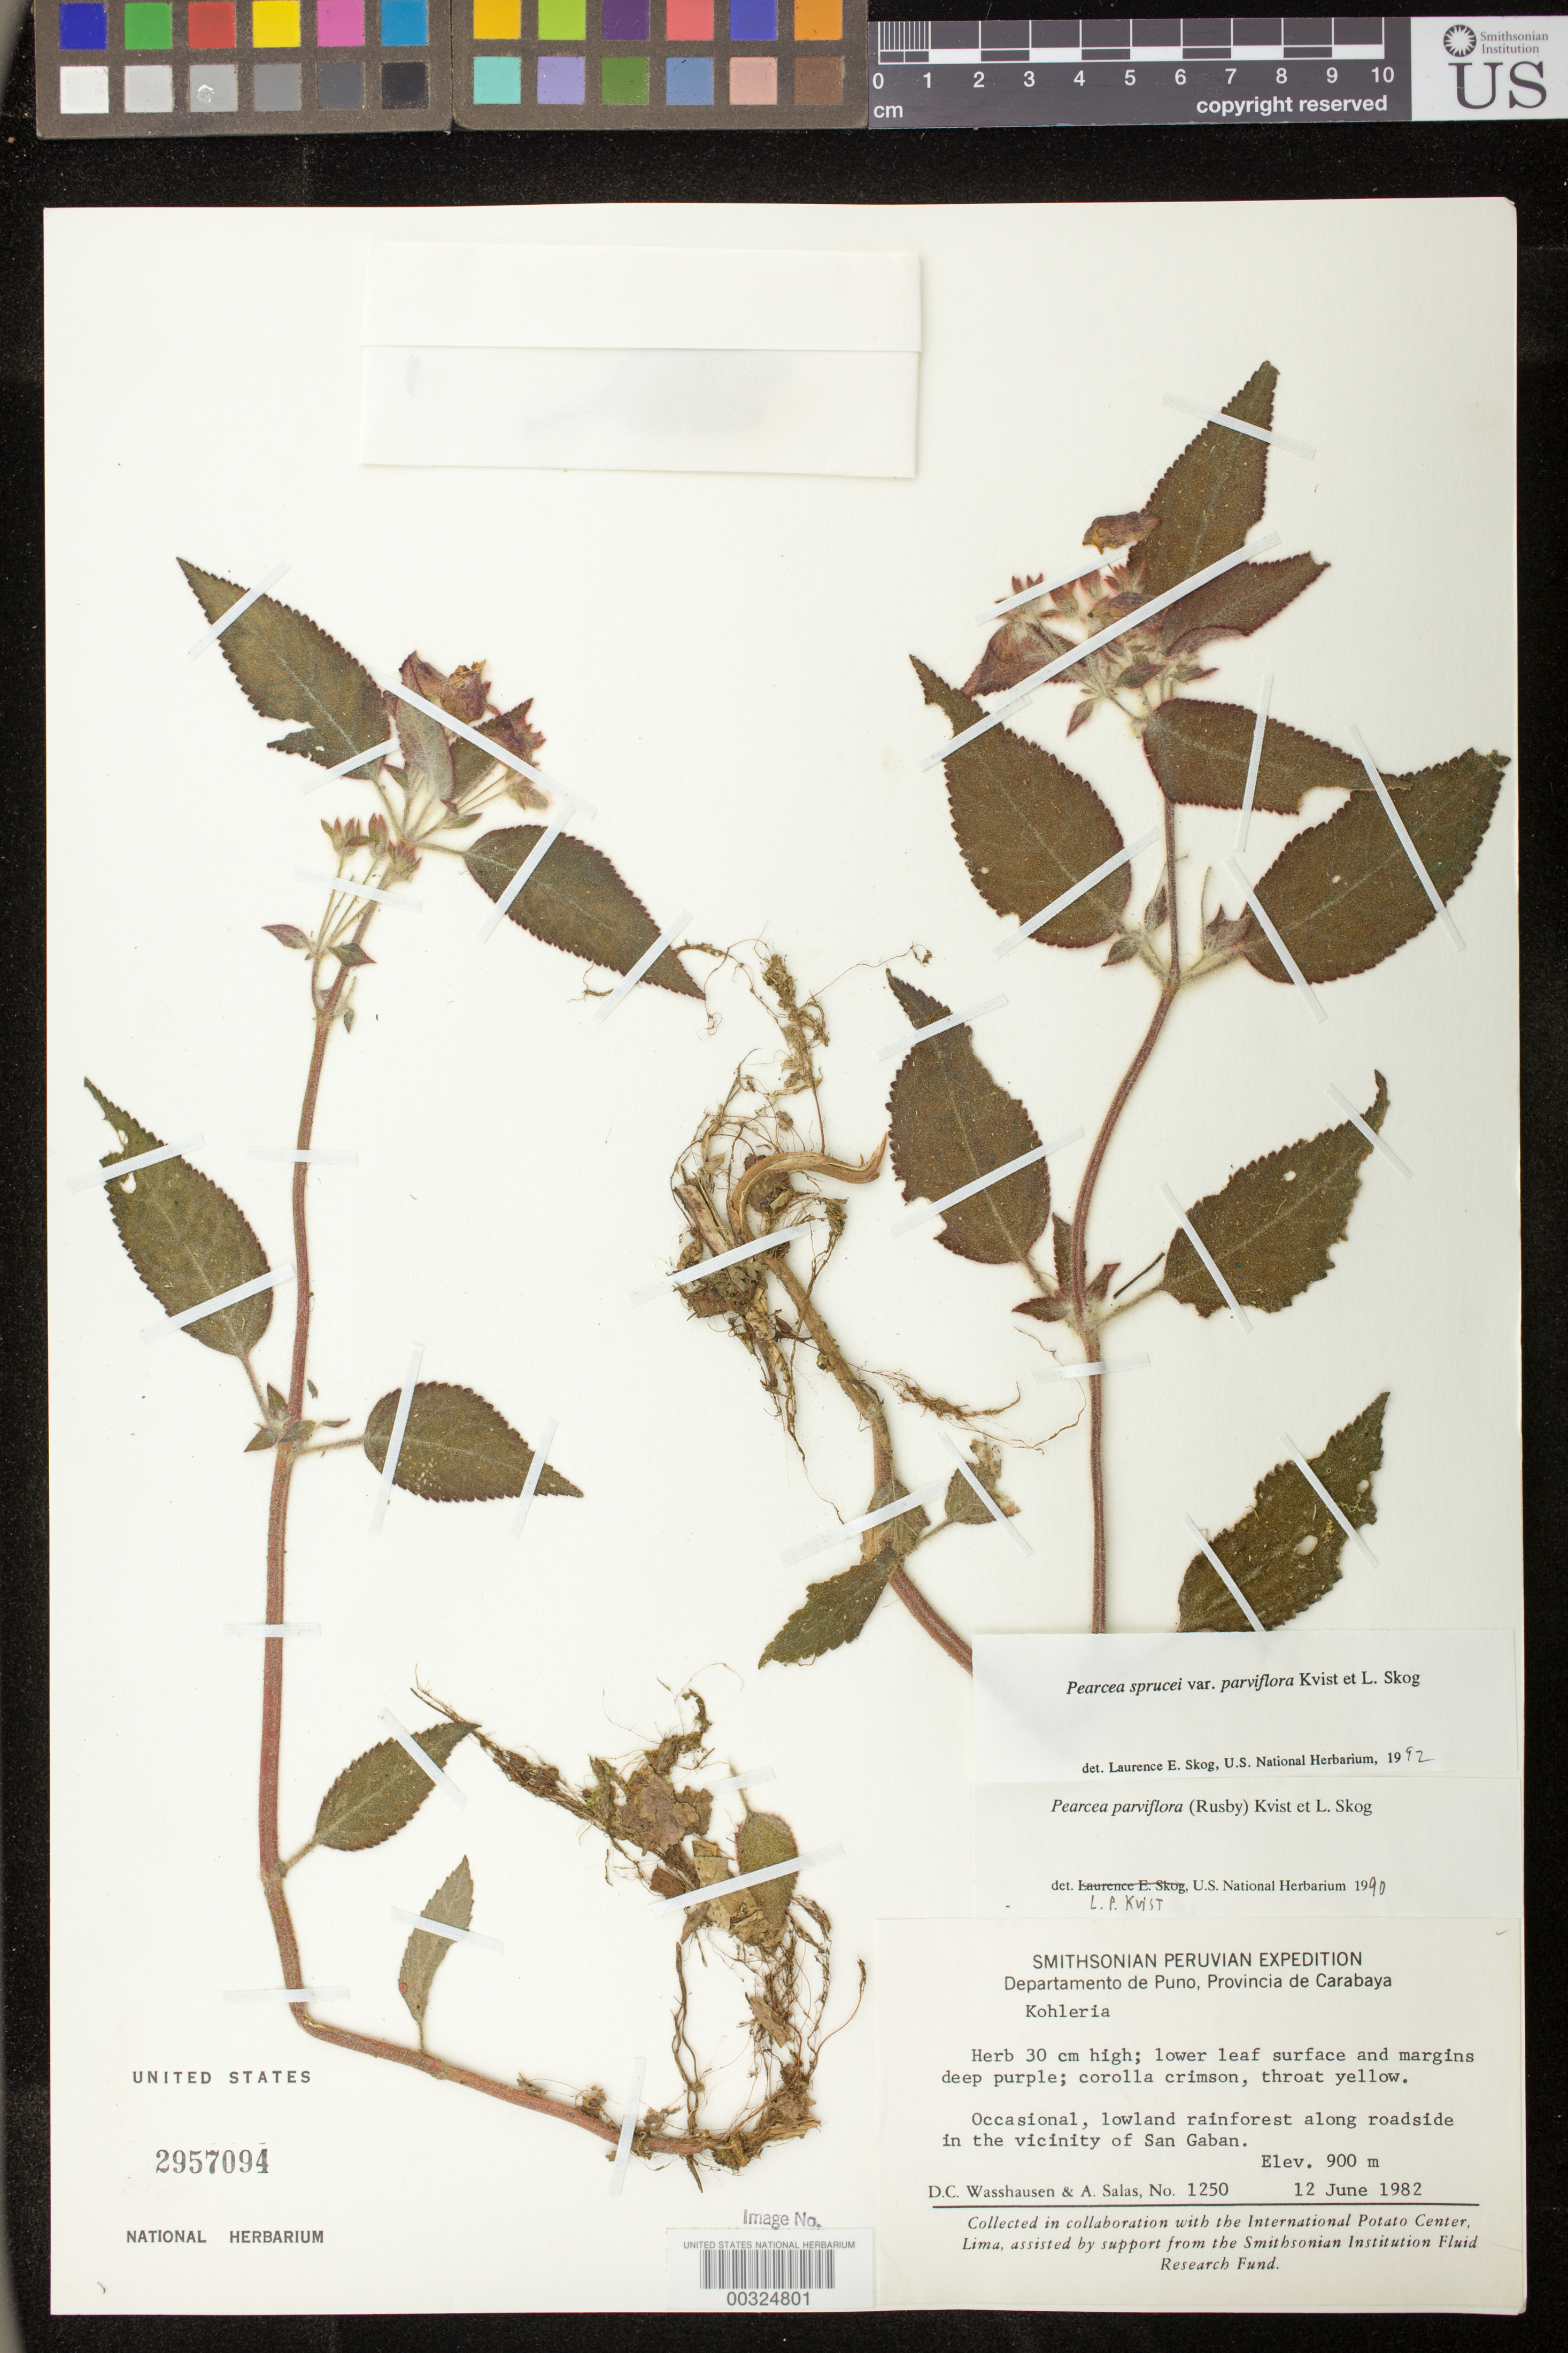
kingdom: Plantae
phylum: Tracheophyta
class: Magnoliopsida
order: Lamiales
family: Gesneriaceae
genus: Pearcea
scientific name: Pearcea sprucei var. parviflora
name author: (Rusby) L.P. Kvist & L.E. Skog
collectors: D. C. Wasshausen & A. Salas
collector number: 1250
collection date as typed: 12 Jun 1982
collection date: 1982-06-12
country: Peru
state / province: Puno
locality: Prov. Carabaya, vicinity of San Gaban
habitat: Along roadside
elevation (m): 900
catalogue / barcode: US 2957094